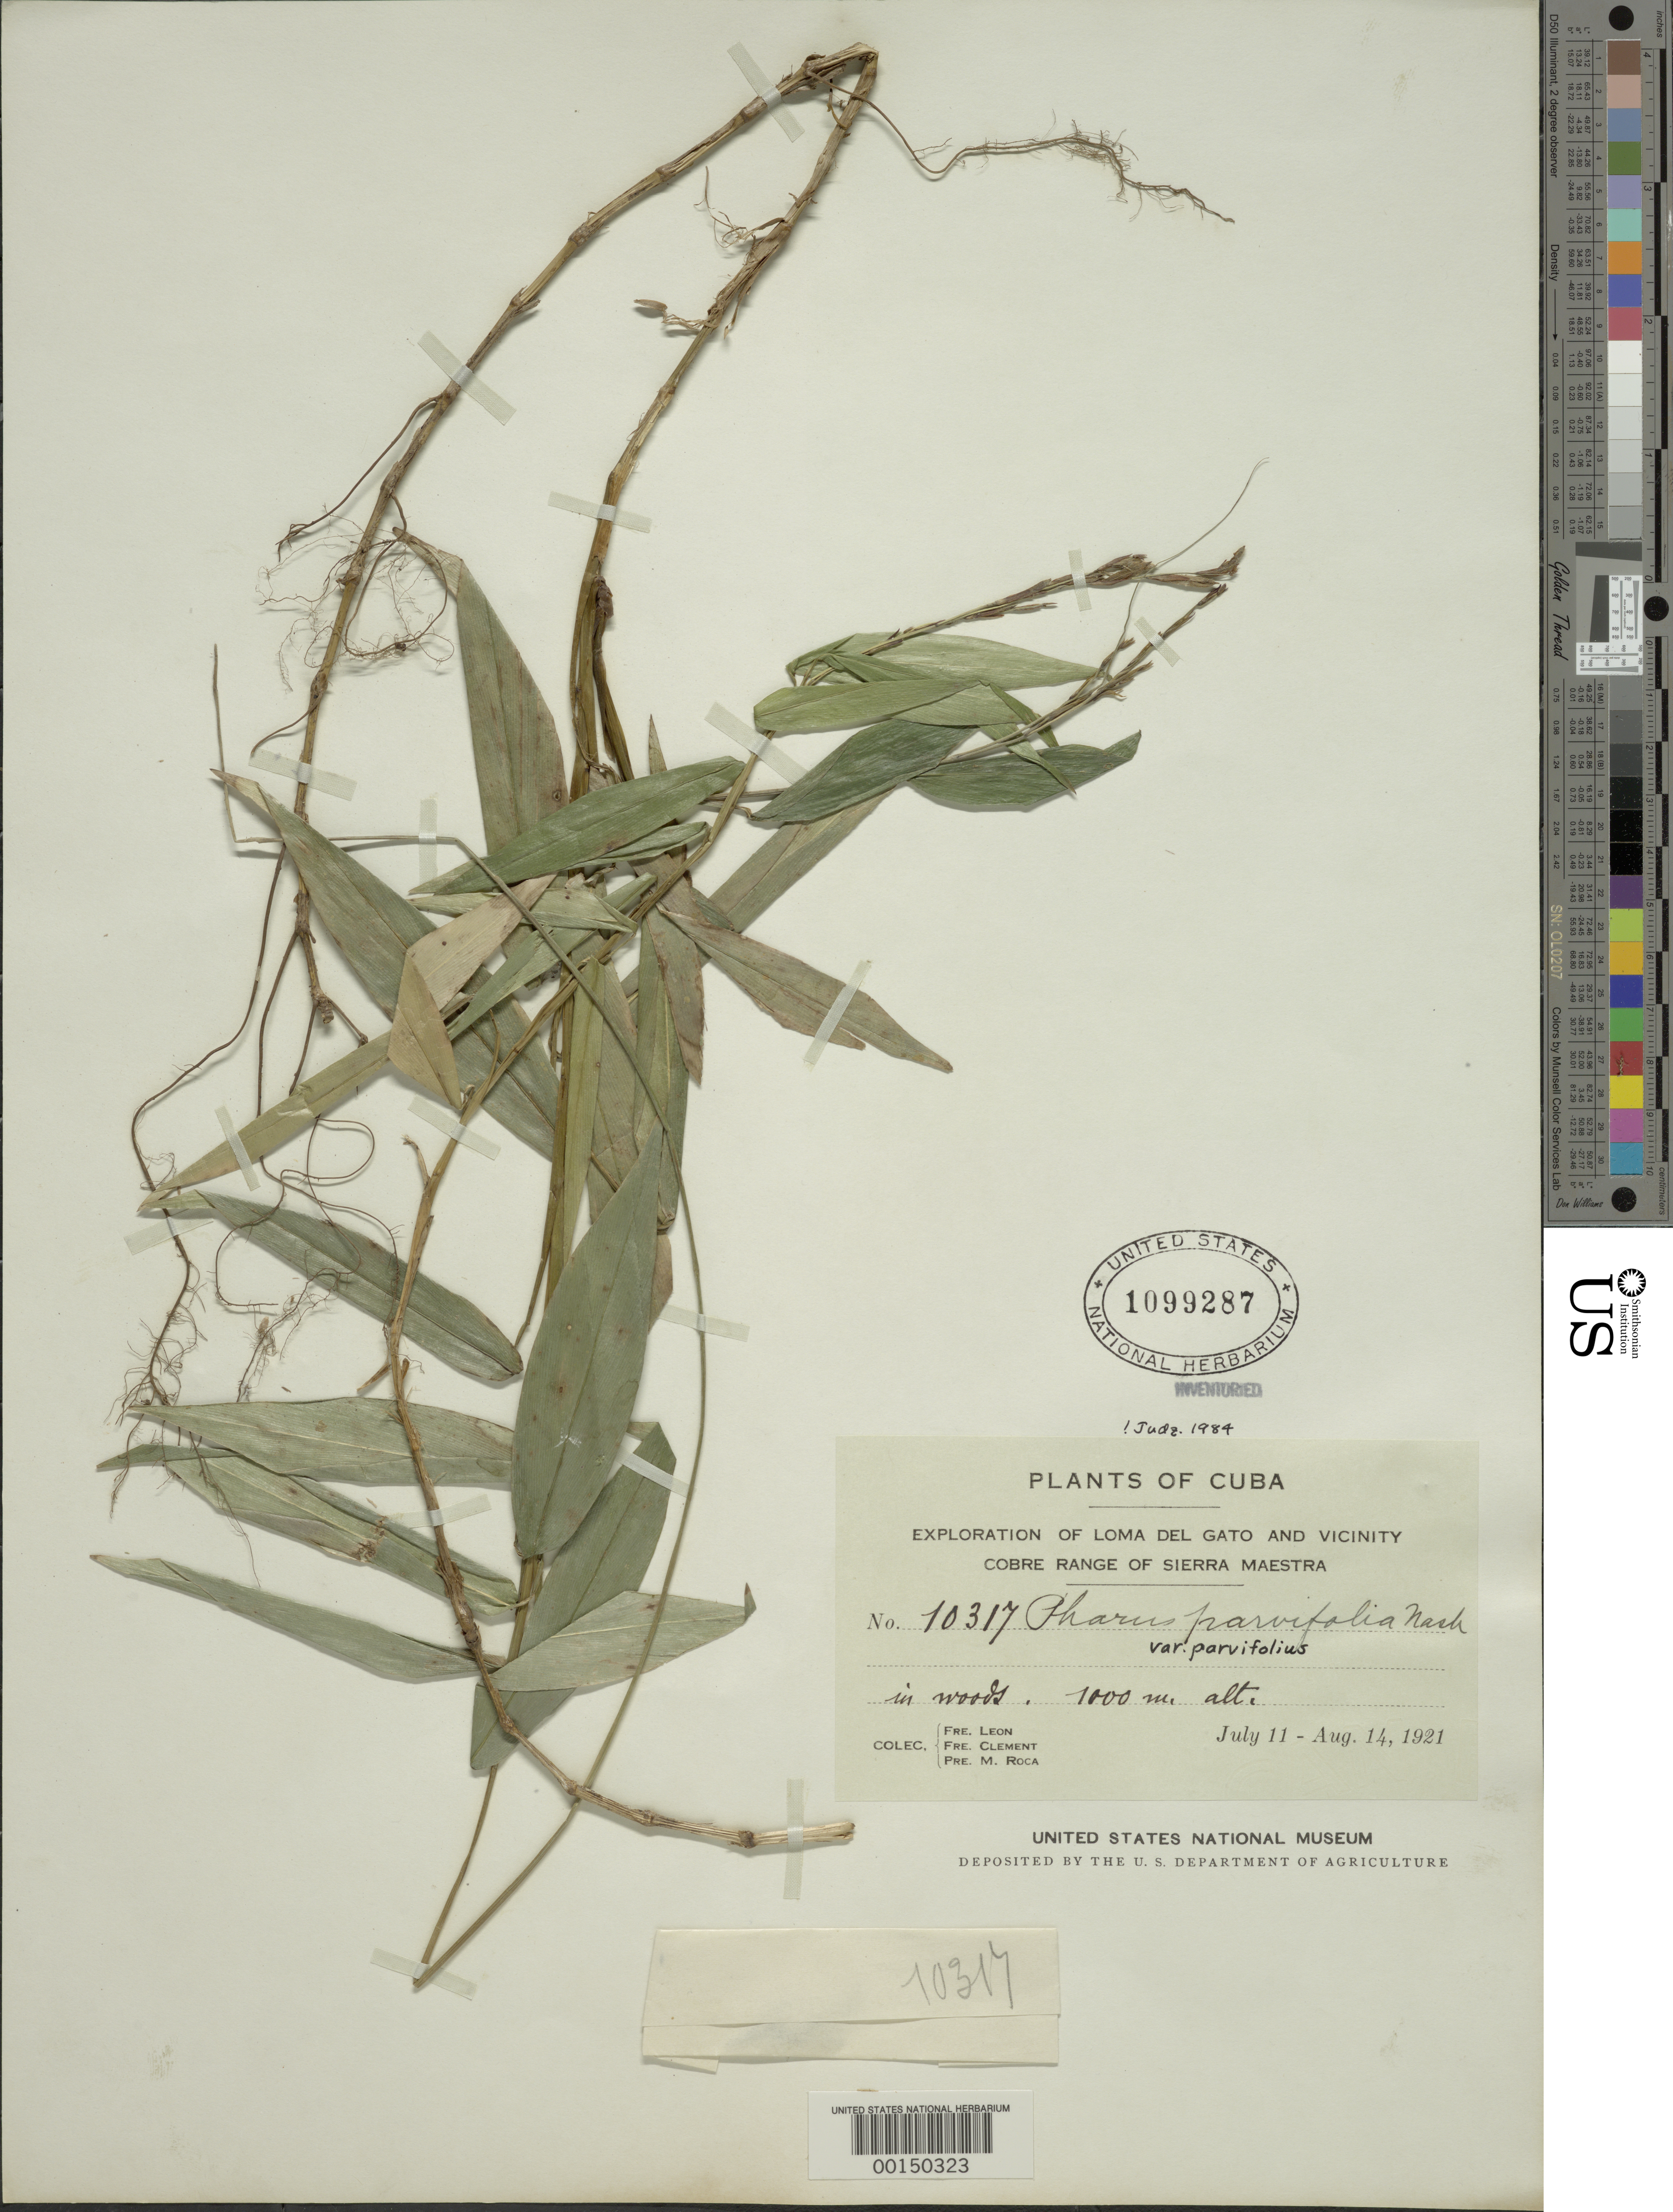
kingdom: Plantae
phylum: Tracheophyta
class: Liliopsida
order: Poales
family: Poaceae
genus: Pharus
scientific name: Pharus parvifolius subsp. parvifolius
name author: Nash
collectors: Bro. León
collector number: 10317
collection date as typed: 11 Jul 1921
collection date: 1921-07-11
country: Cuba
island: Greater Antilles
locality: Loma del Gato, Cobre Range of Sierra Maestra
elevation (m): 1000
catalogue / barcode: US 1099287